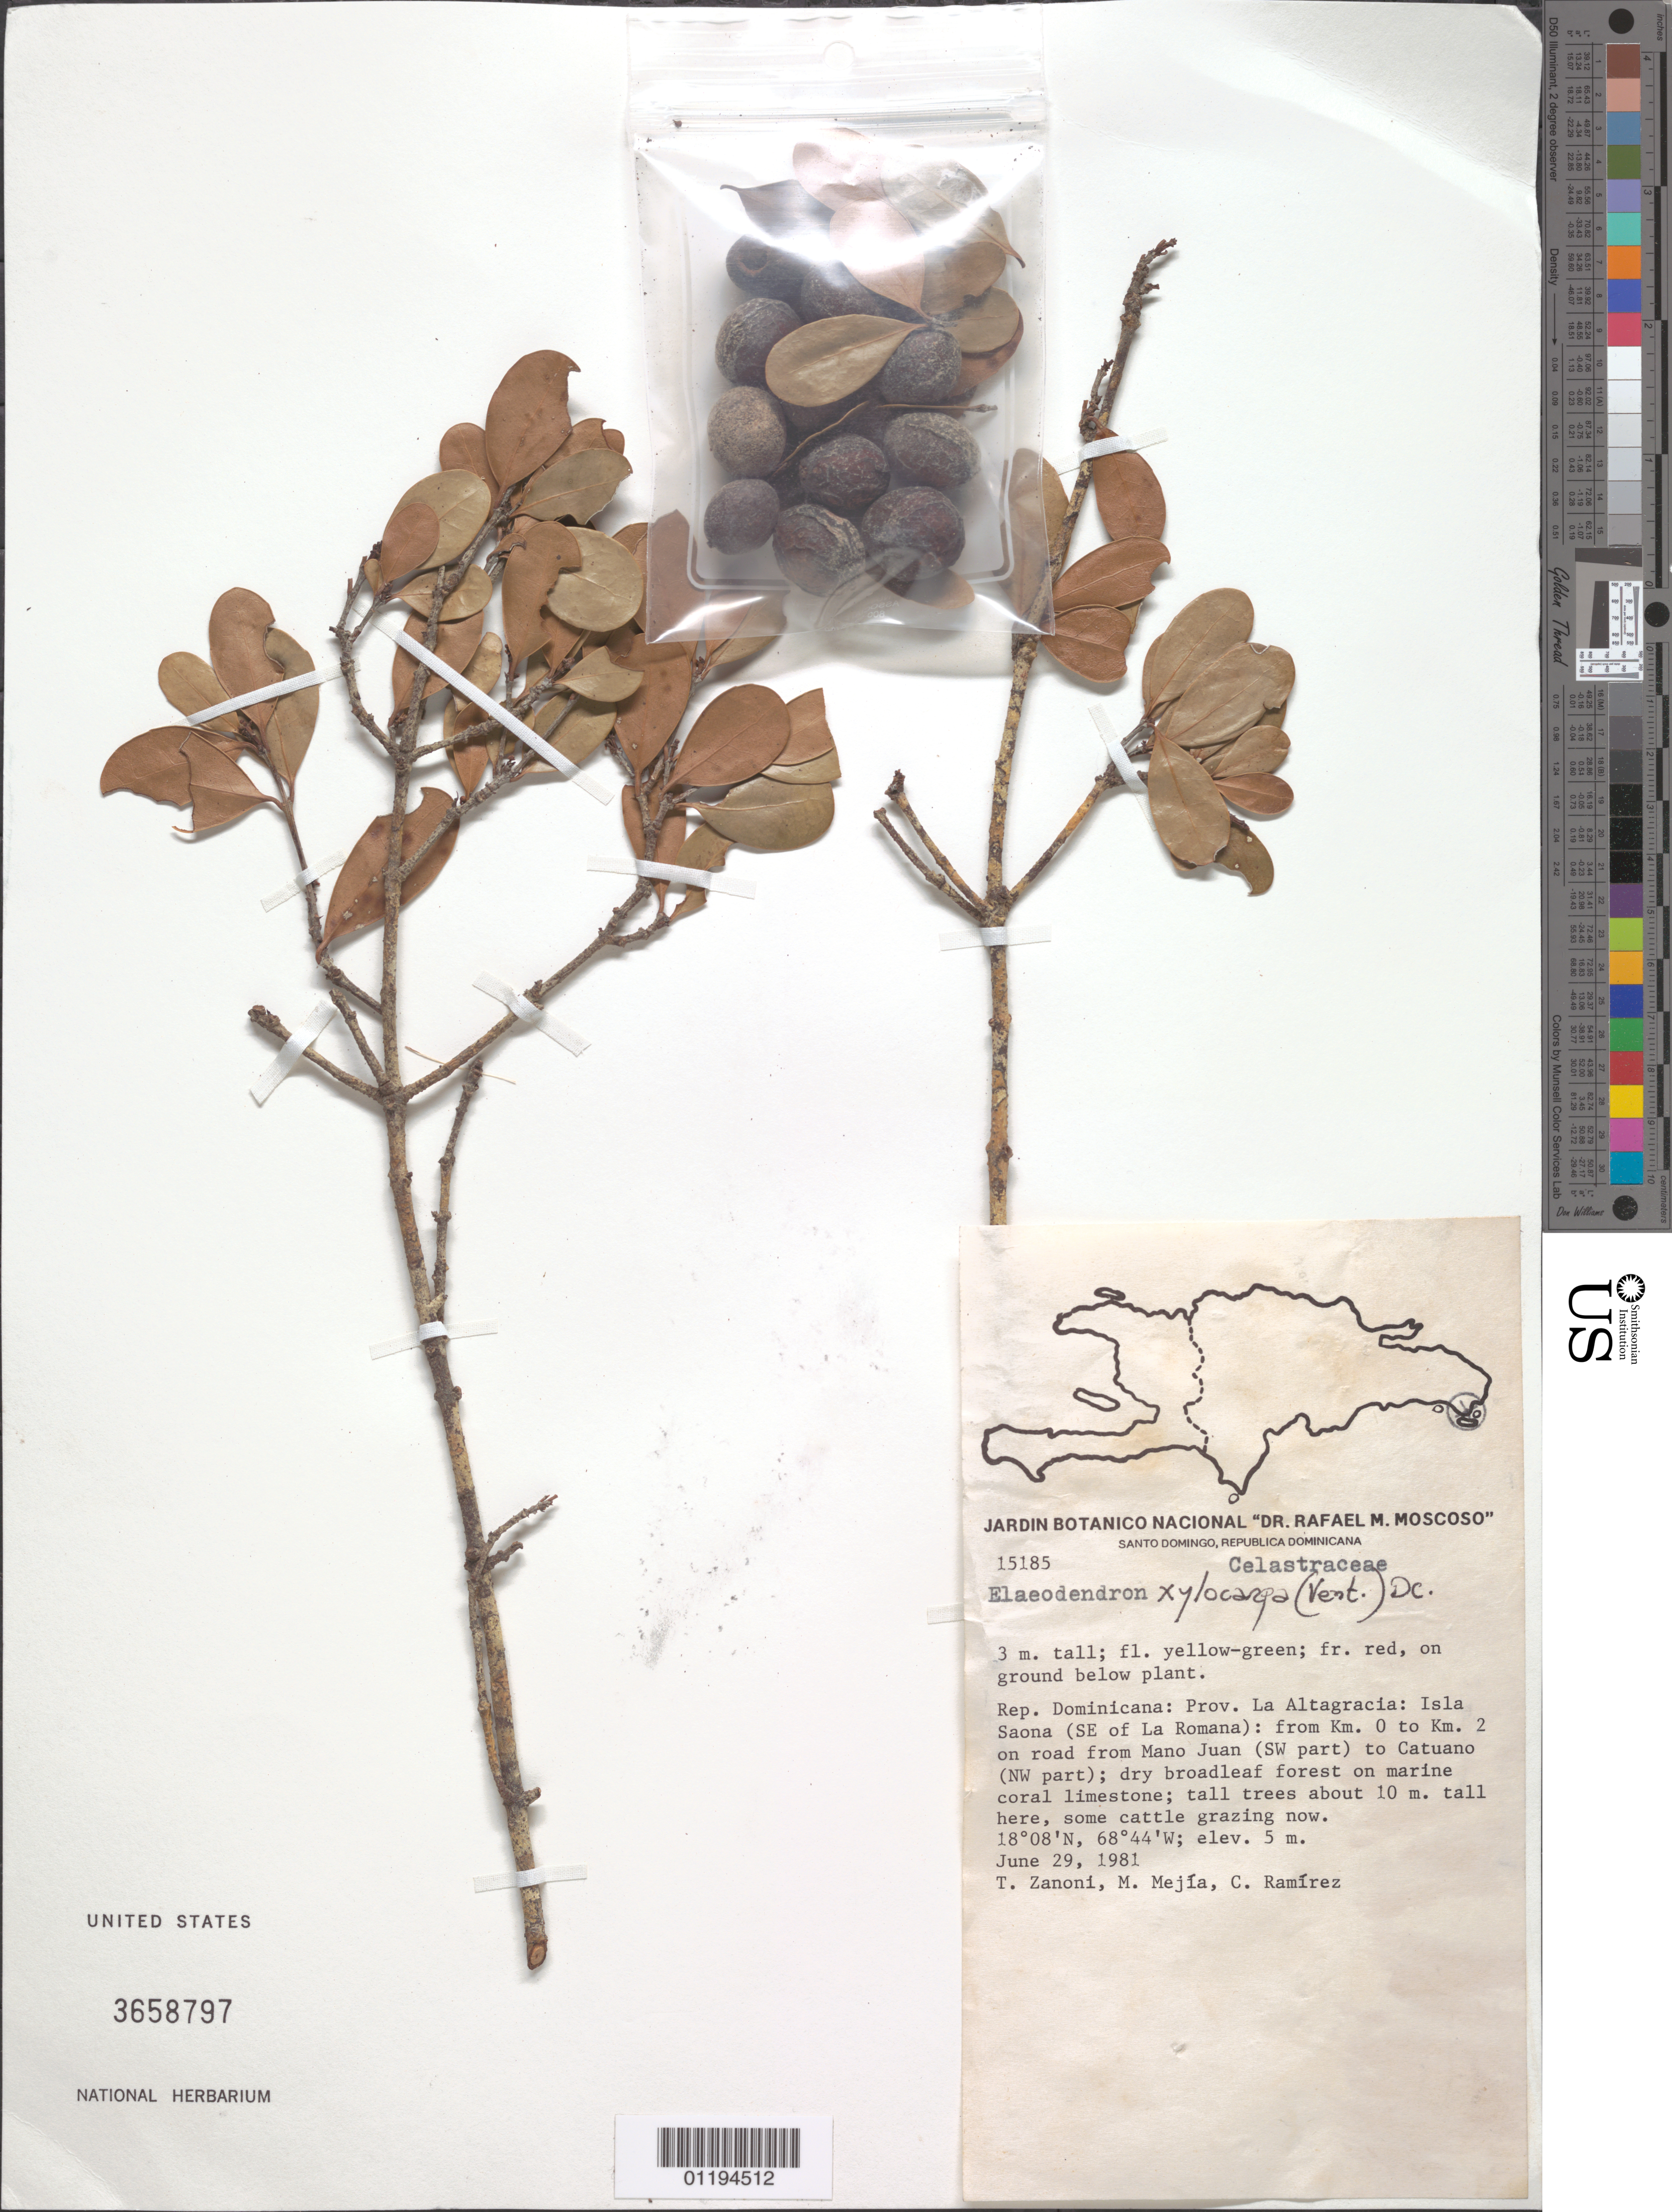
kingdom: Plantae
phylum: Tracheophyta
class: Magnoliopsida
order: Celastrales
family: Celastraceae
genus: Elaeodendron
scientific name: Elaeodendron xylocarpum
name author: (Vent.) DC.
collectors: T. A. Zanoni, M. Mejia & C. Ramirez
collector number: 15185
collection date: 1981-06-29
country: Dominican Republic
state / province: La Altagracia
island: Isla Saona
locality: Isla Saona (SE of La Romana) on road from Mano Juan to Catuano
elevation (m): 5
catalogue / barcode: US 3658797